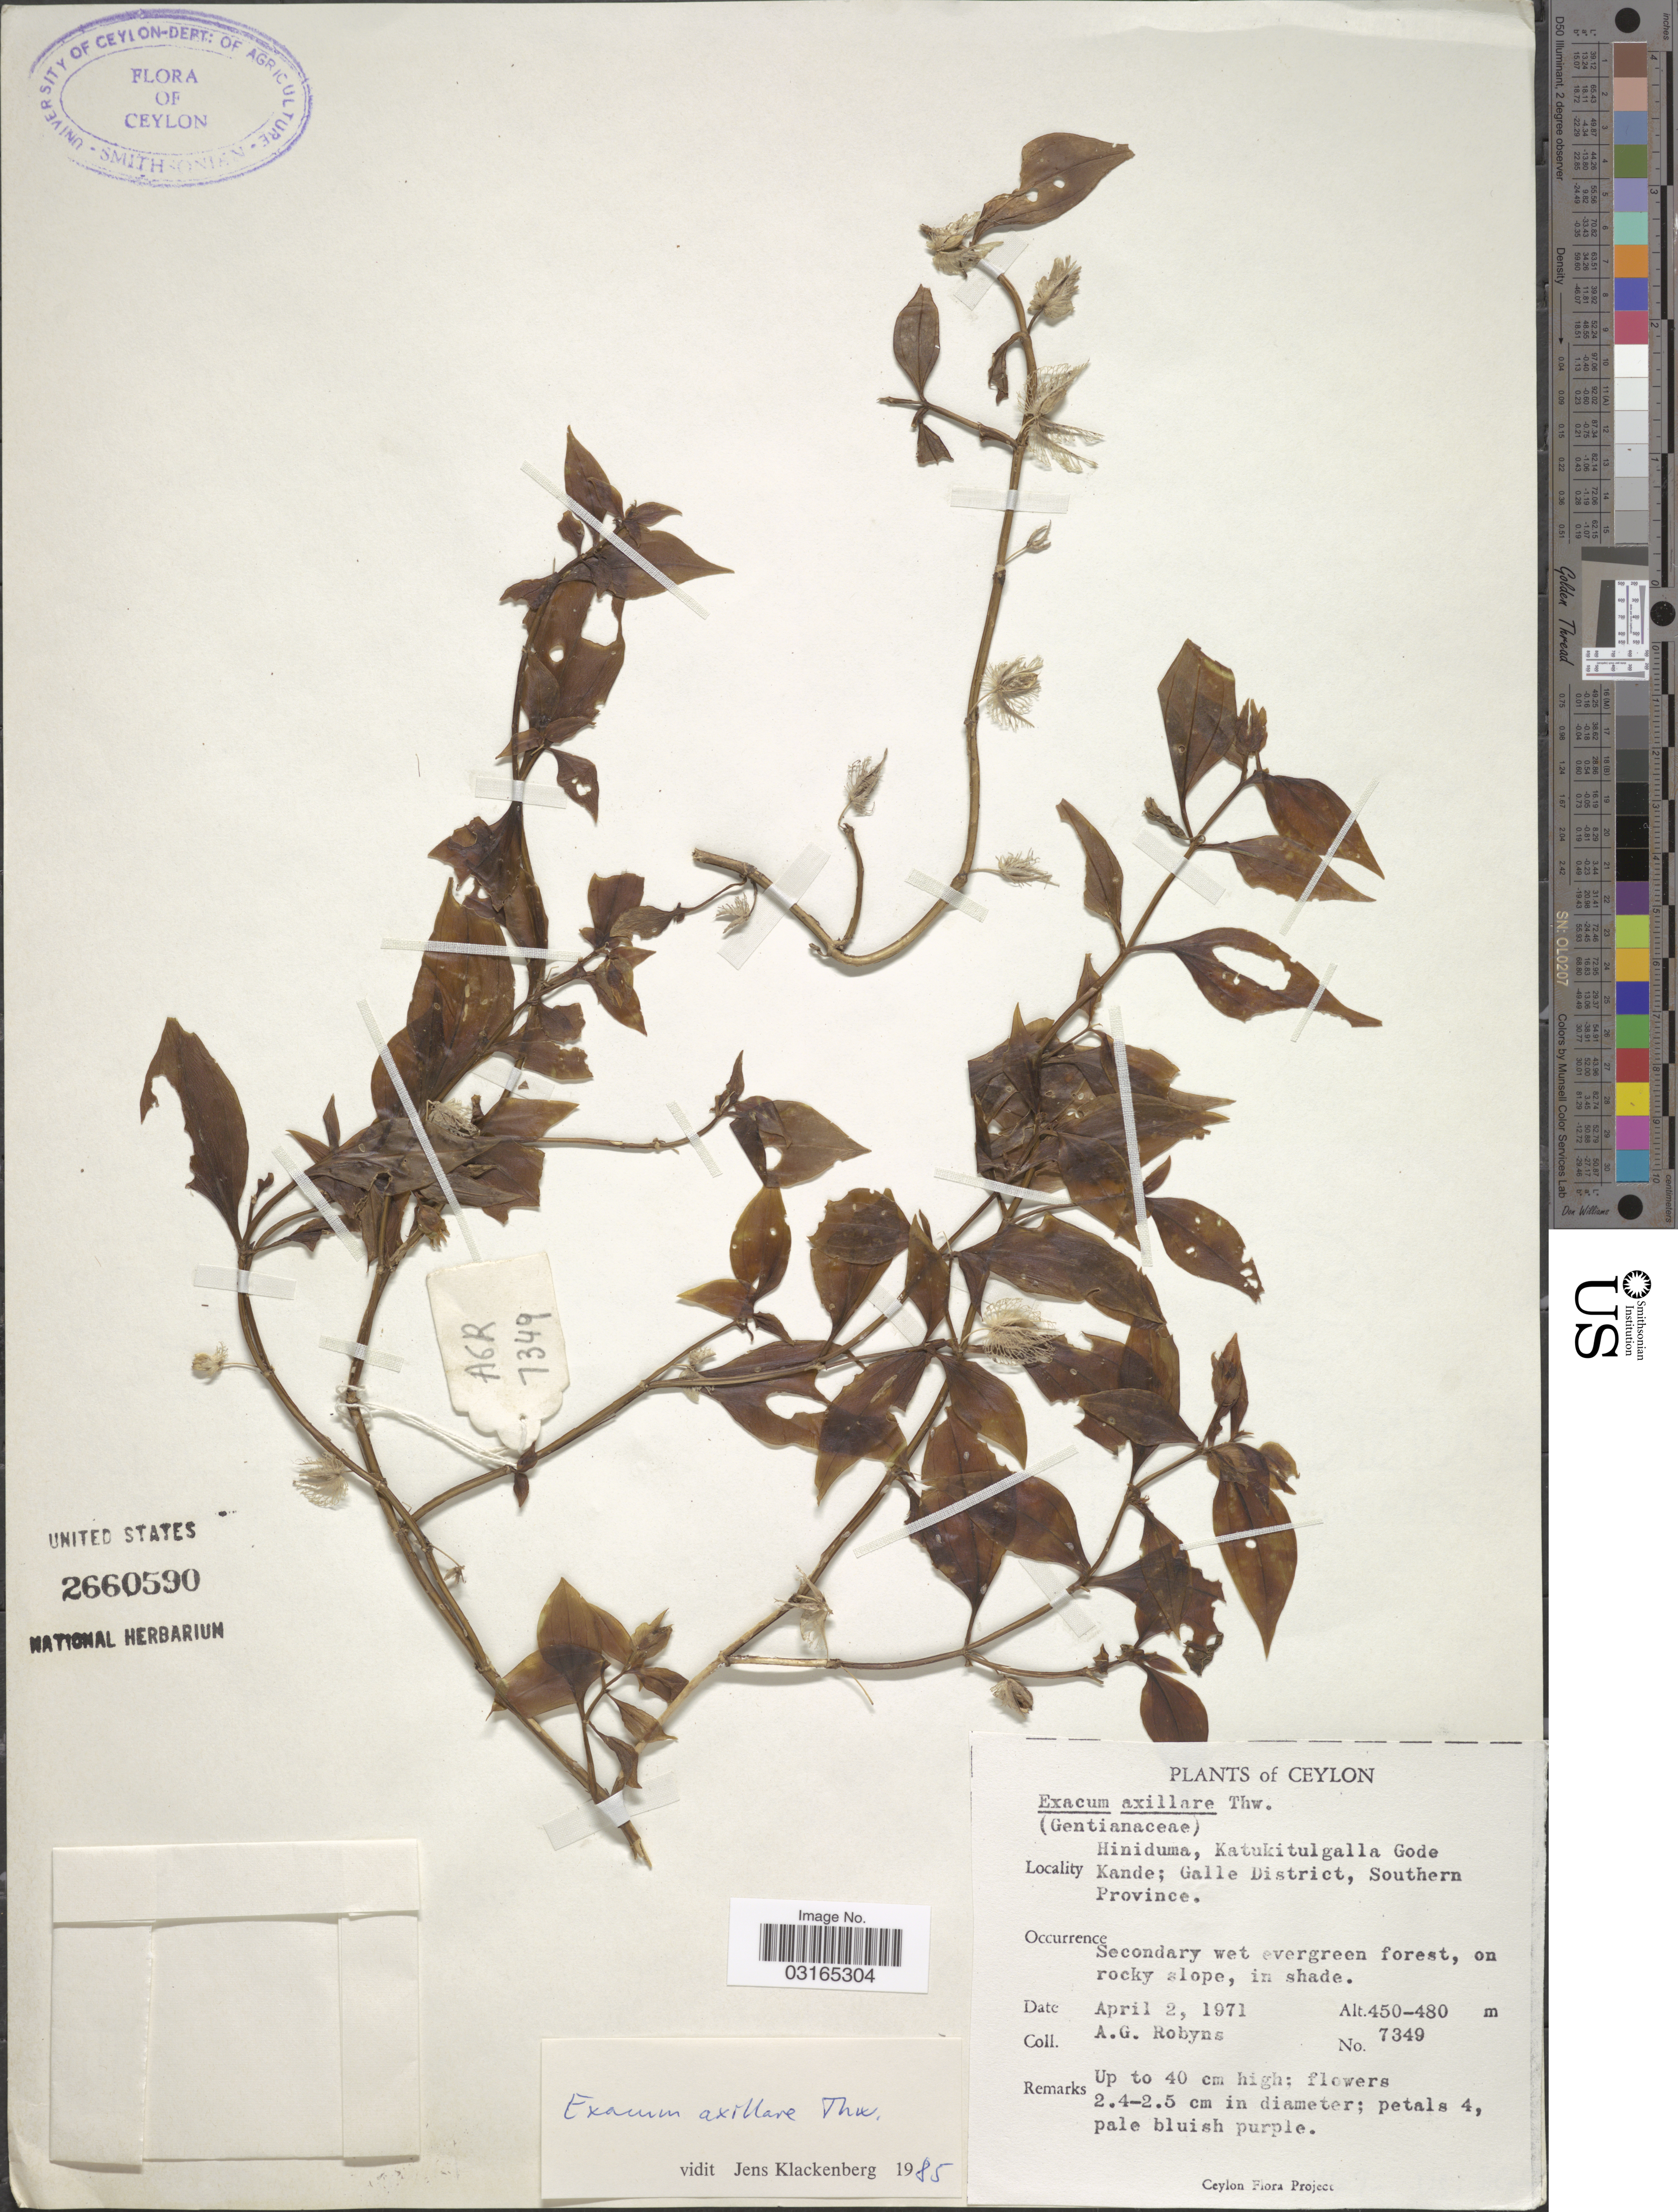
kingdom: Plantae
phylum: Tracheophyta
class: Magnoliopsida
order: Gentianales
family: Gentianaceae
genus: Exacum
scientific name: Exacum axillare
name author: Thwaites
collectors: A. G. Robyns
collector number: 7349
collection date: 1971-04-02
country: Sri Lanka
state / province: Southern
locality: Ceylon. Hiniduma, Katukitulgalla Gode Kande; Galle District.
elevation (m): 450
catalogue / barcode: US 2660590